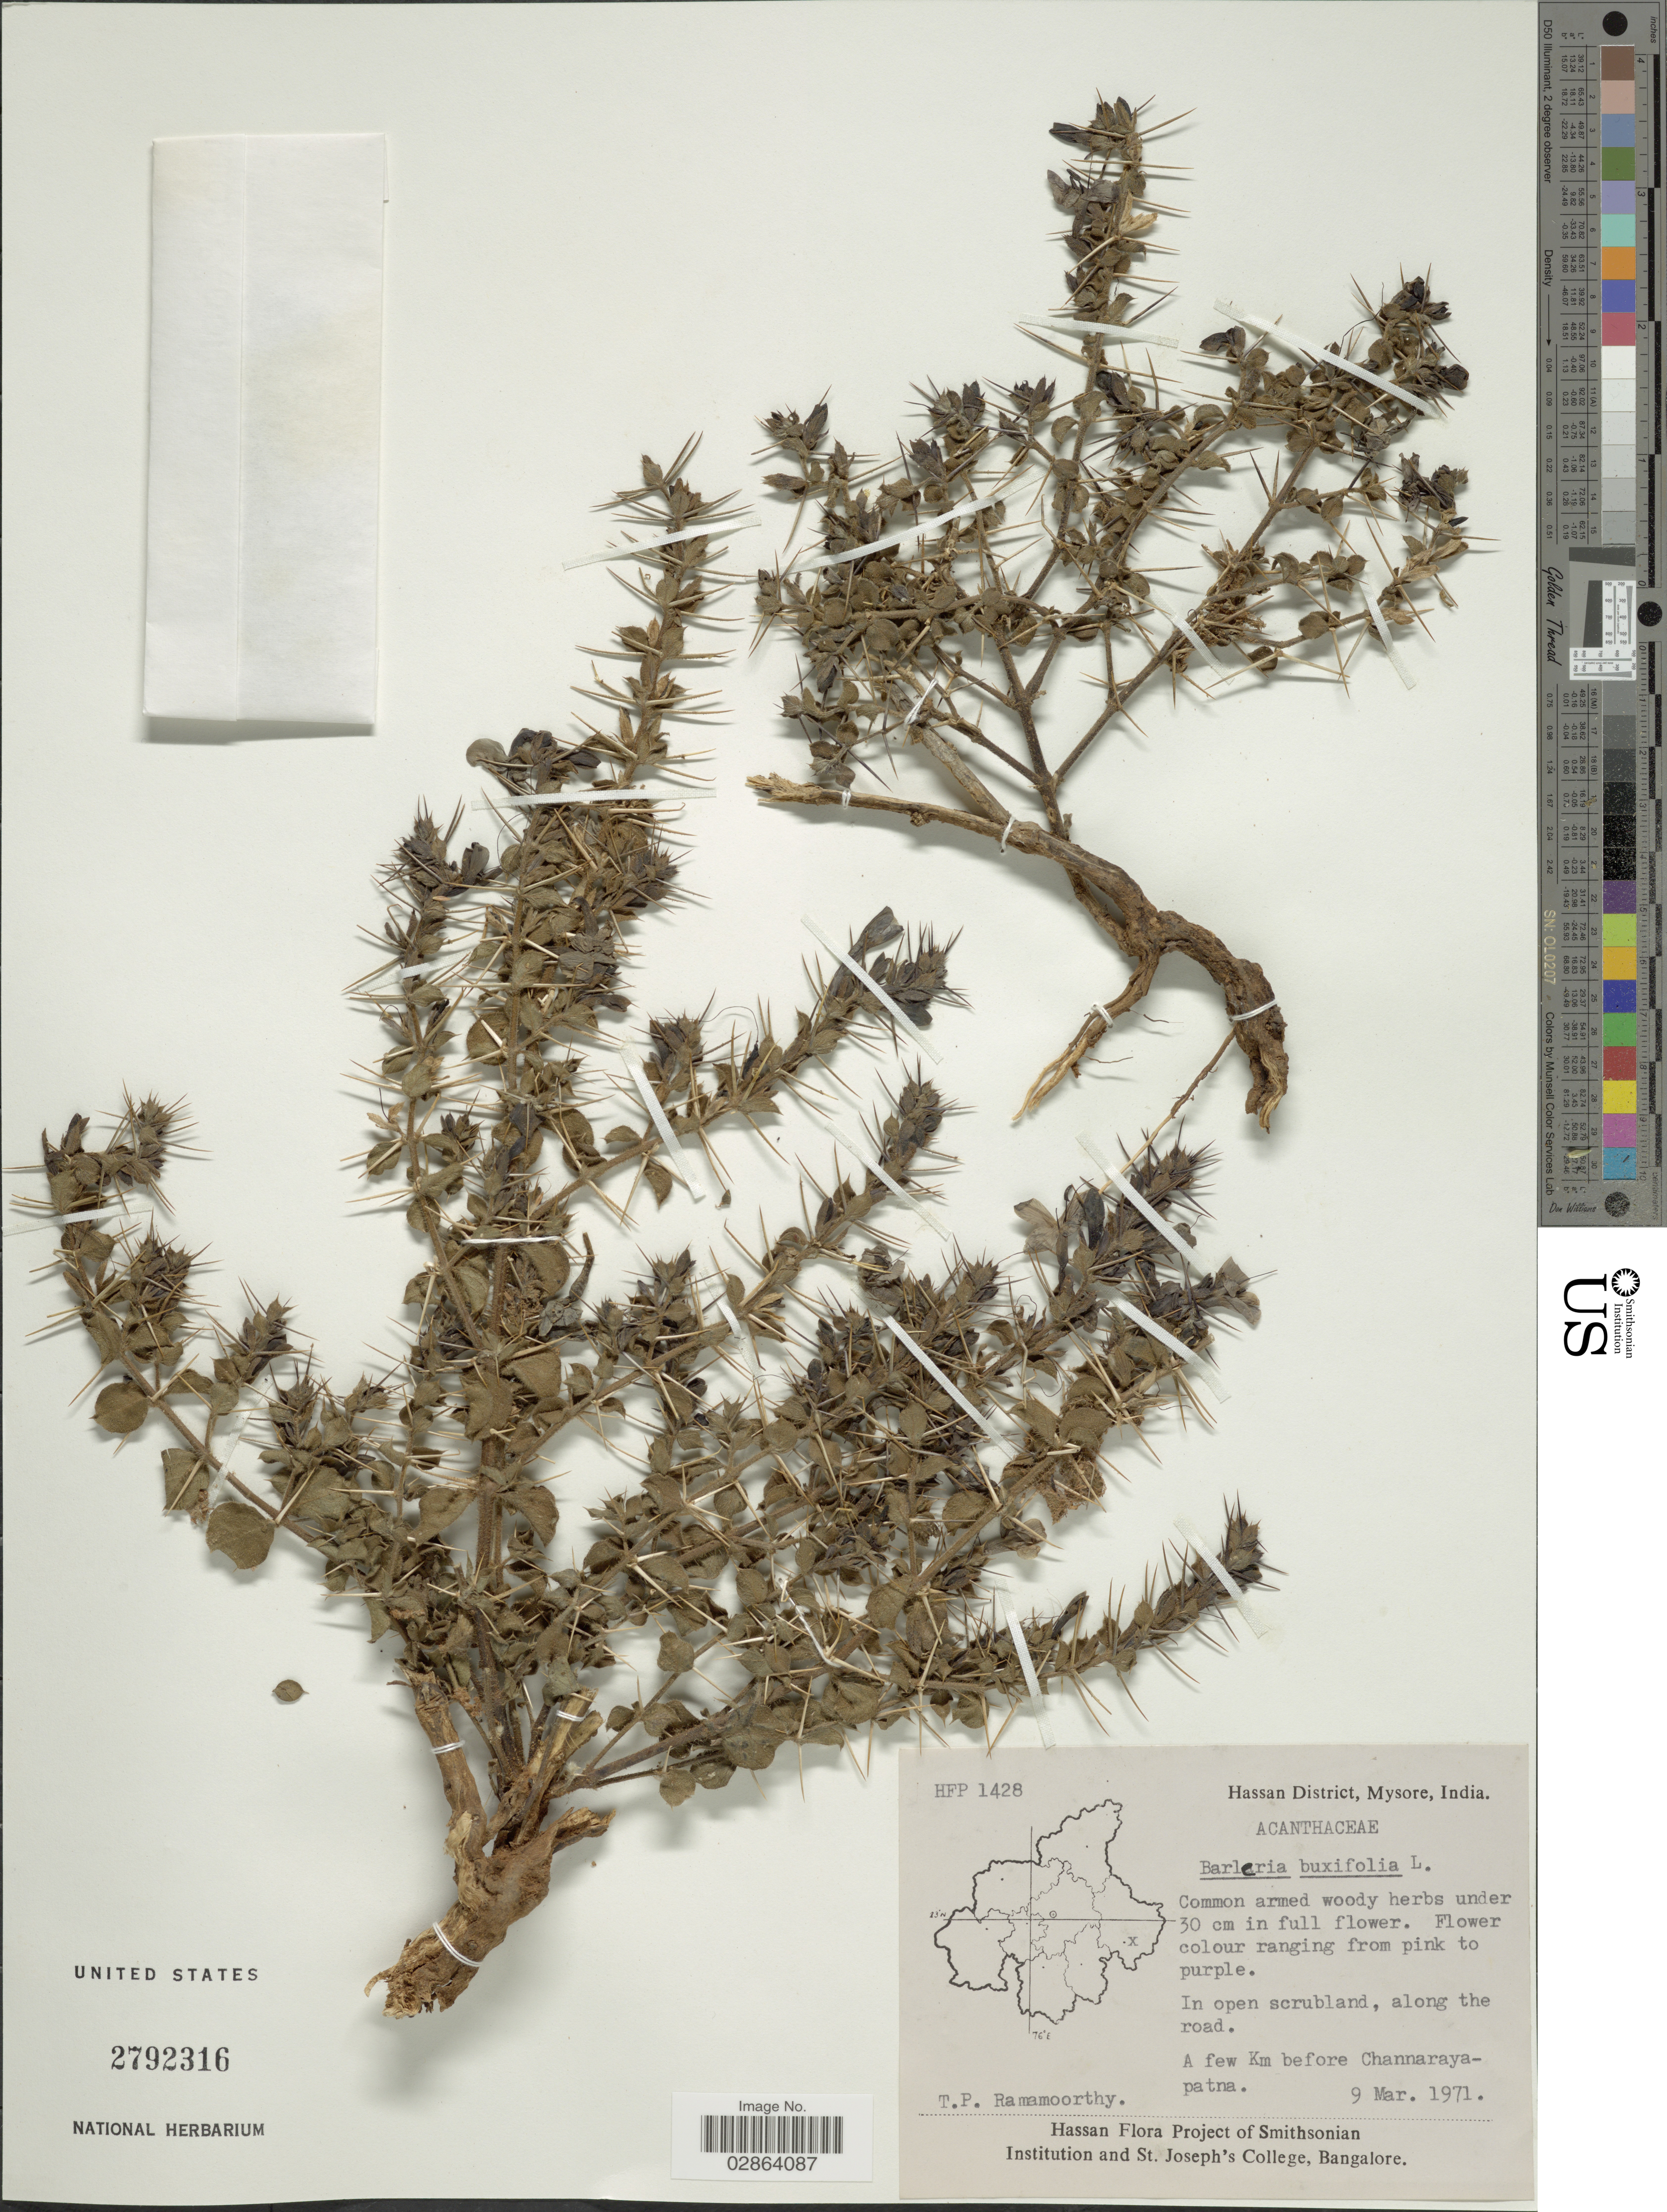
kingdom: Plantae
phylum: Tracheophyta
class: Magnoliopsida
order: Lamiales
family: Acanthaceae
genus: Barleria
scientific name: Barleria buxifolia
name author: L.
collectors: T. P. Ramamoorthy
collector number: HFP 1428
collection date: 1971-03-09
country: India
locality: Hassan District, Mysore, India, A few Km before Channarayapatna.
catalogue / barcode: US 2792316